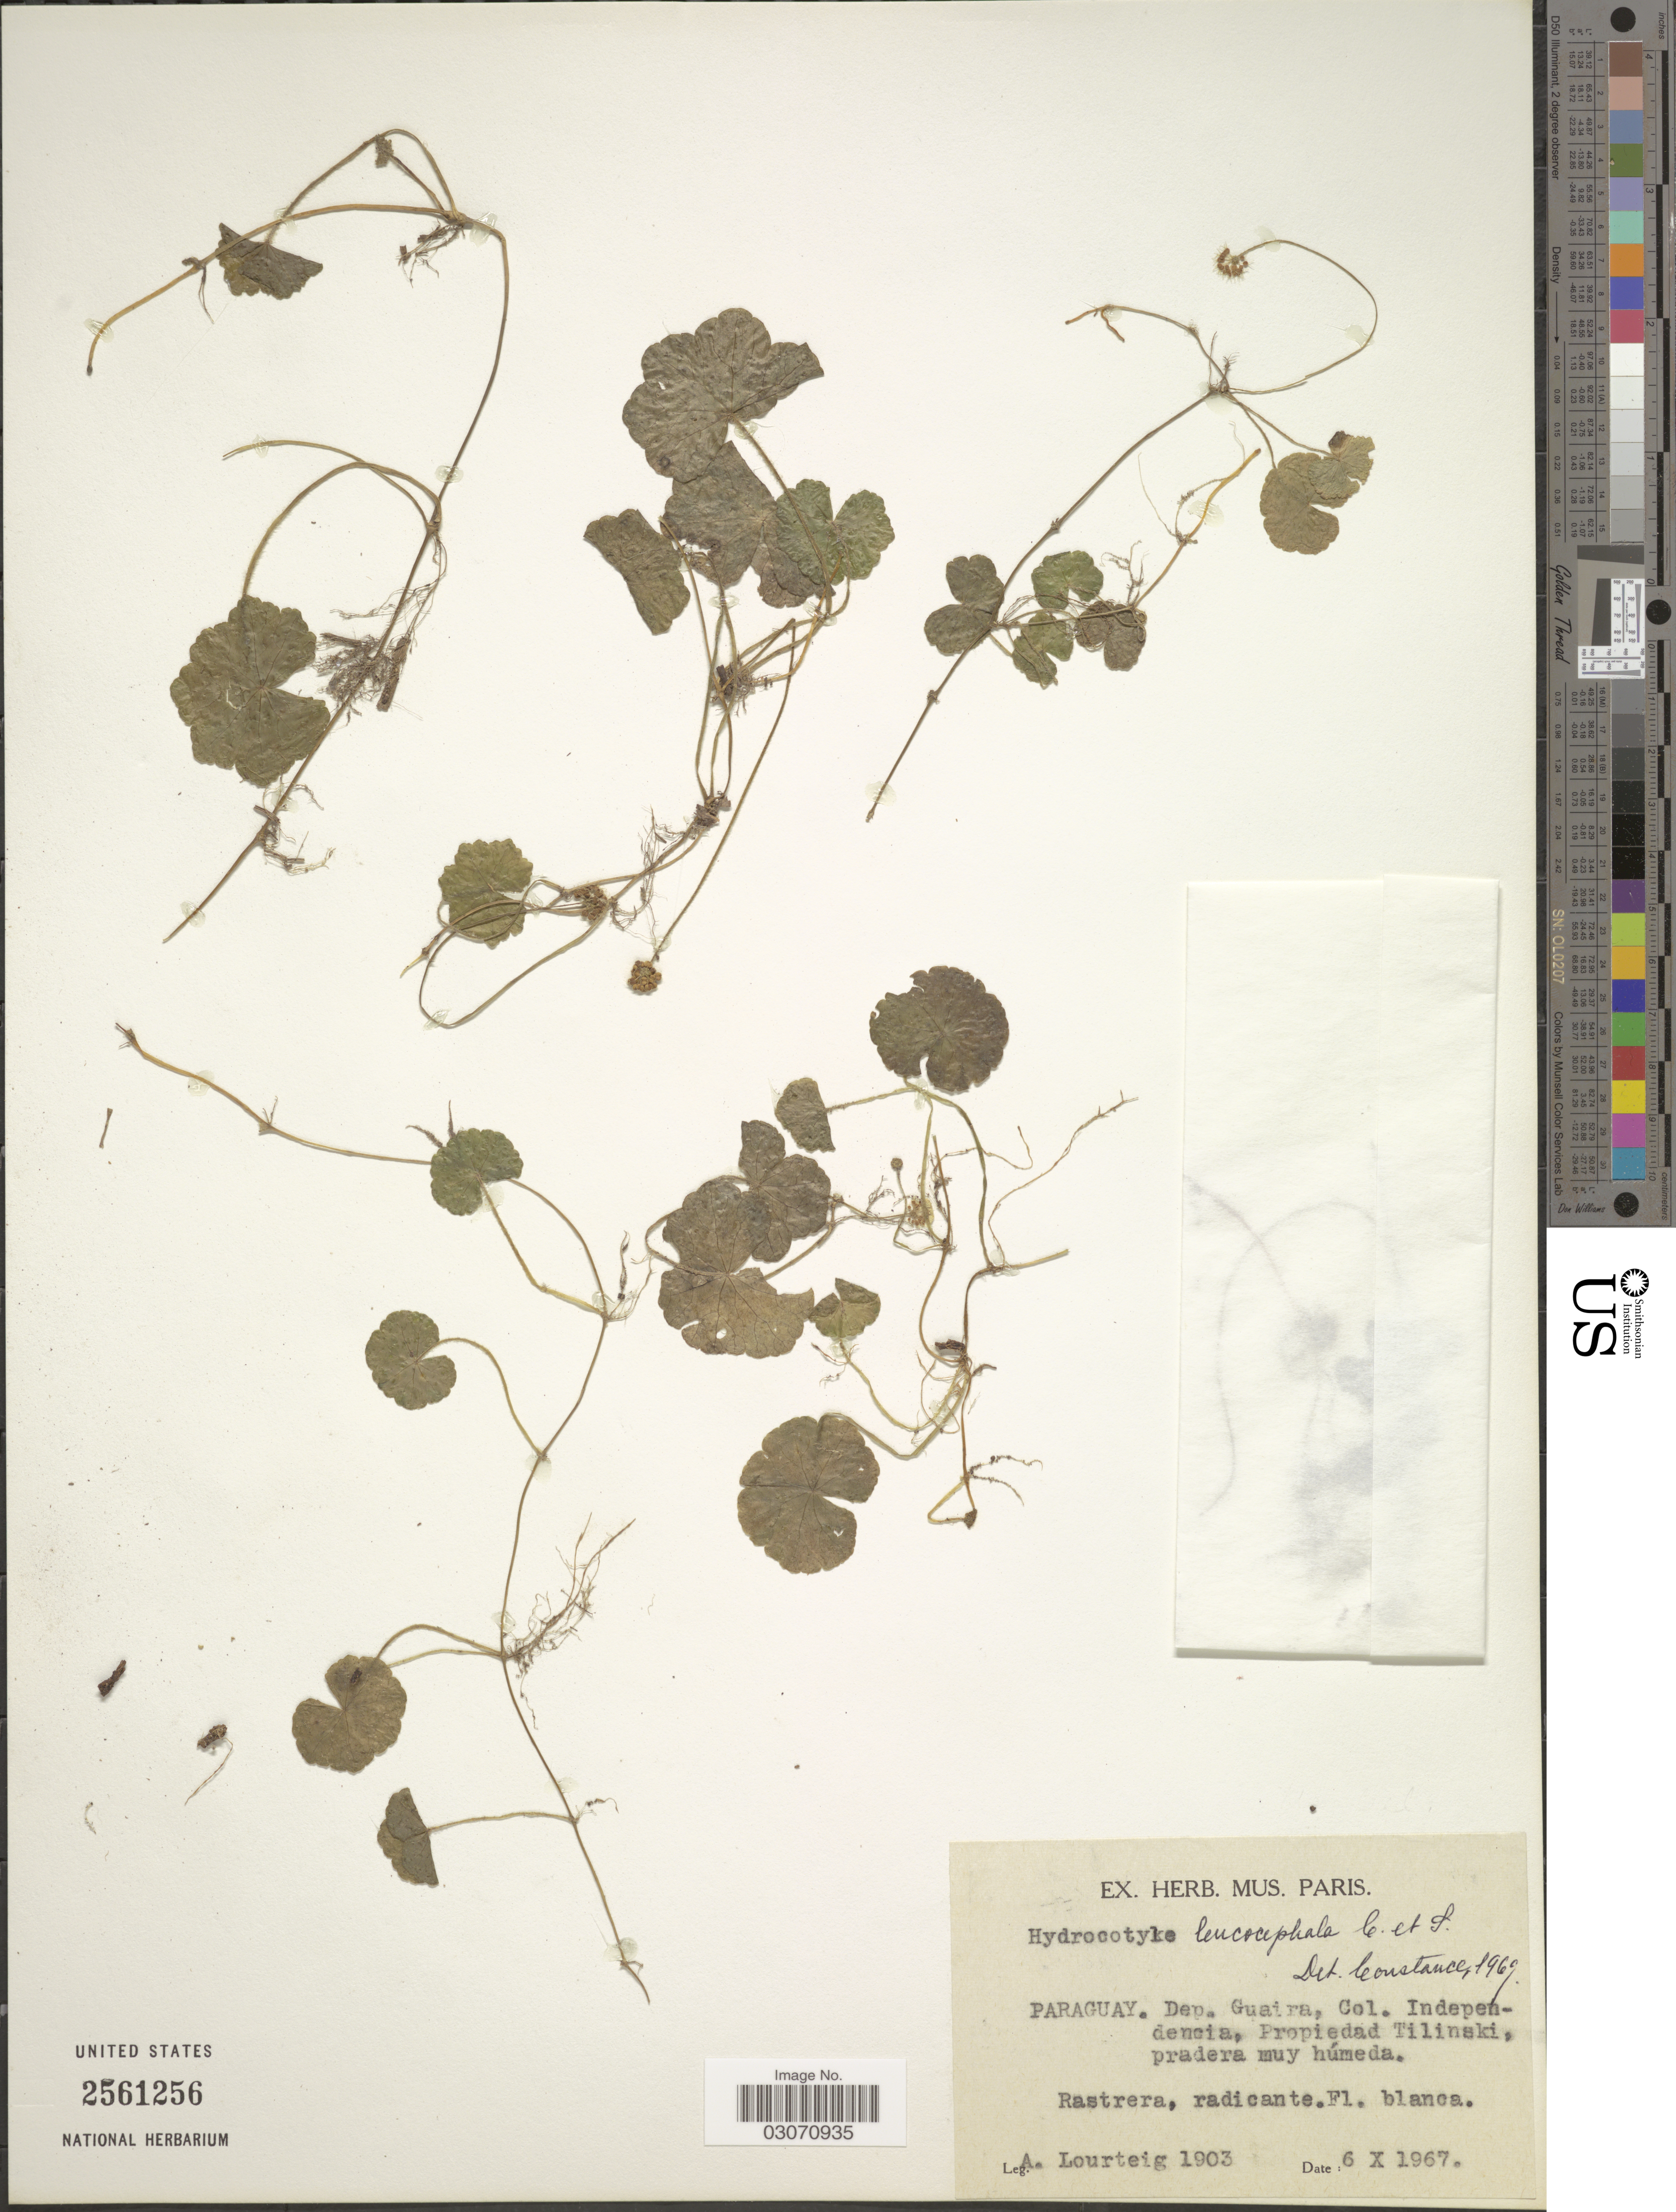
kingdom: Plantae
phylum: Tracheophyta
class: Magnoliopsida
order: Apiales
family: Araliaceae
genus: Hydrocotyle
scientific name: Hydrocotyle leucocephala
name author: Cham. & Schltdl.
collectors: A. Lourteig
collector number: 1903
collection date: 1967-10-06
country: Paraguay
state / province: Guaira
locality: Dep. Guaira, Col. Independencia, Propiedad Tilinski, pradera muy húmeda.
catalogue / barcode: US 2561256